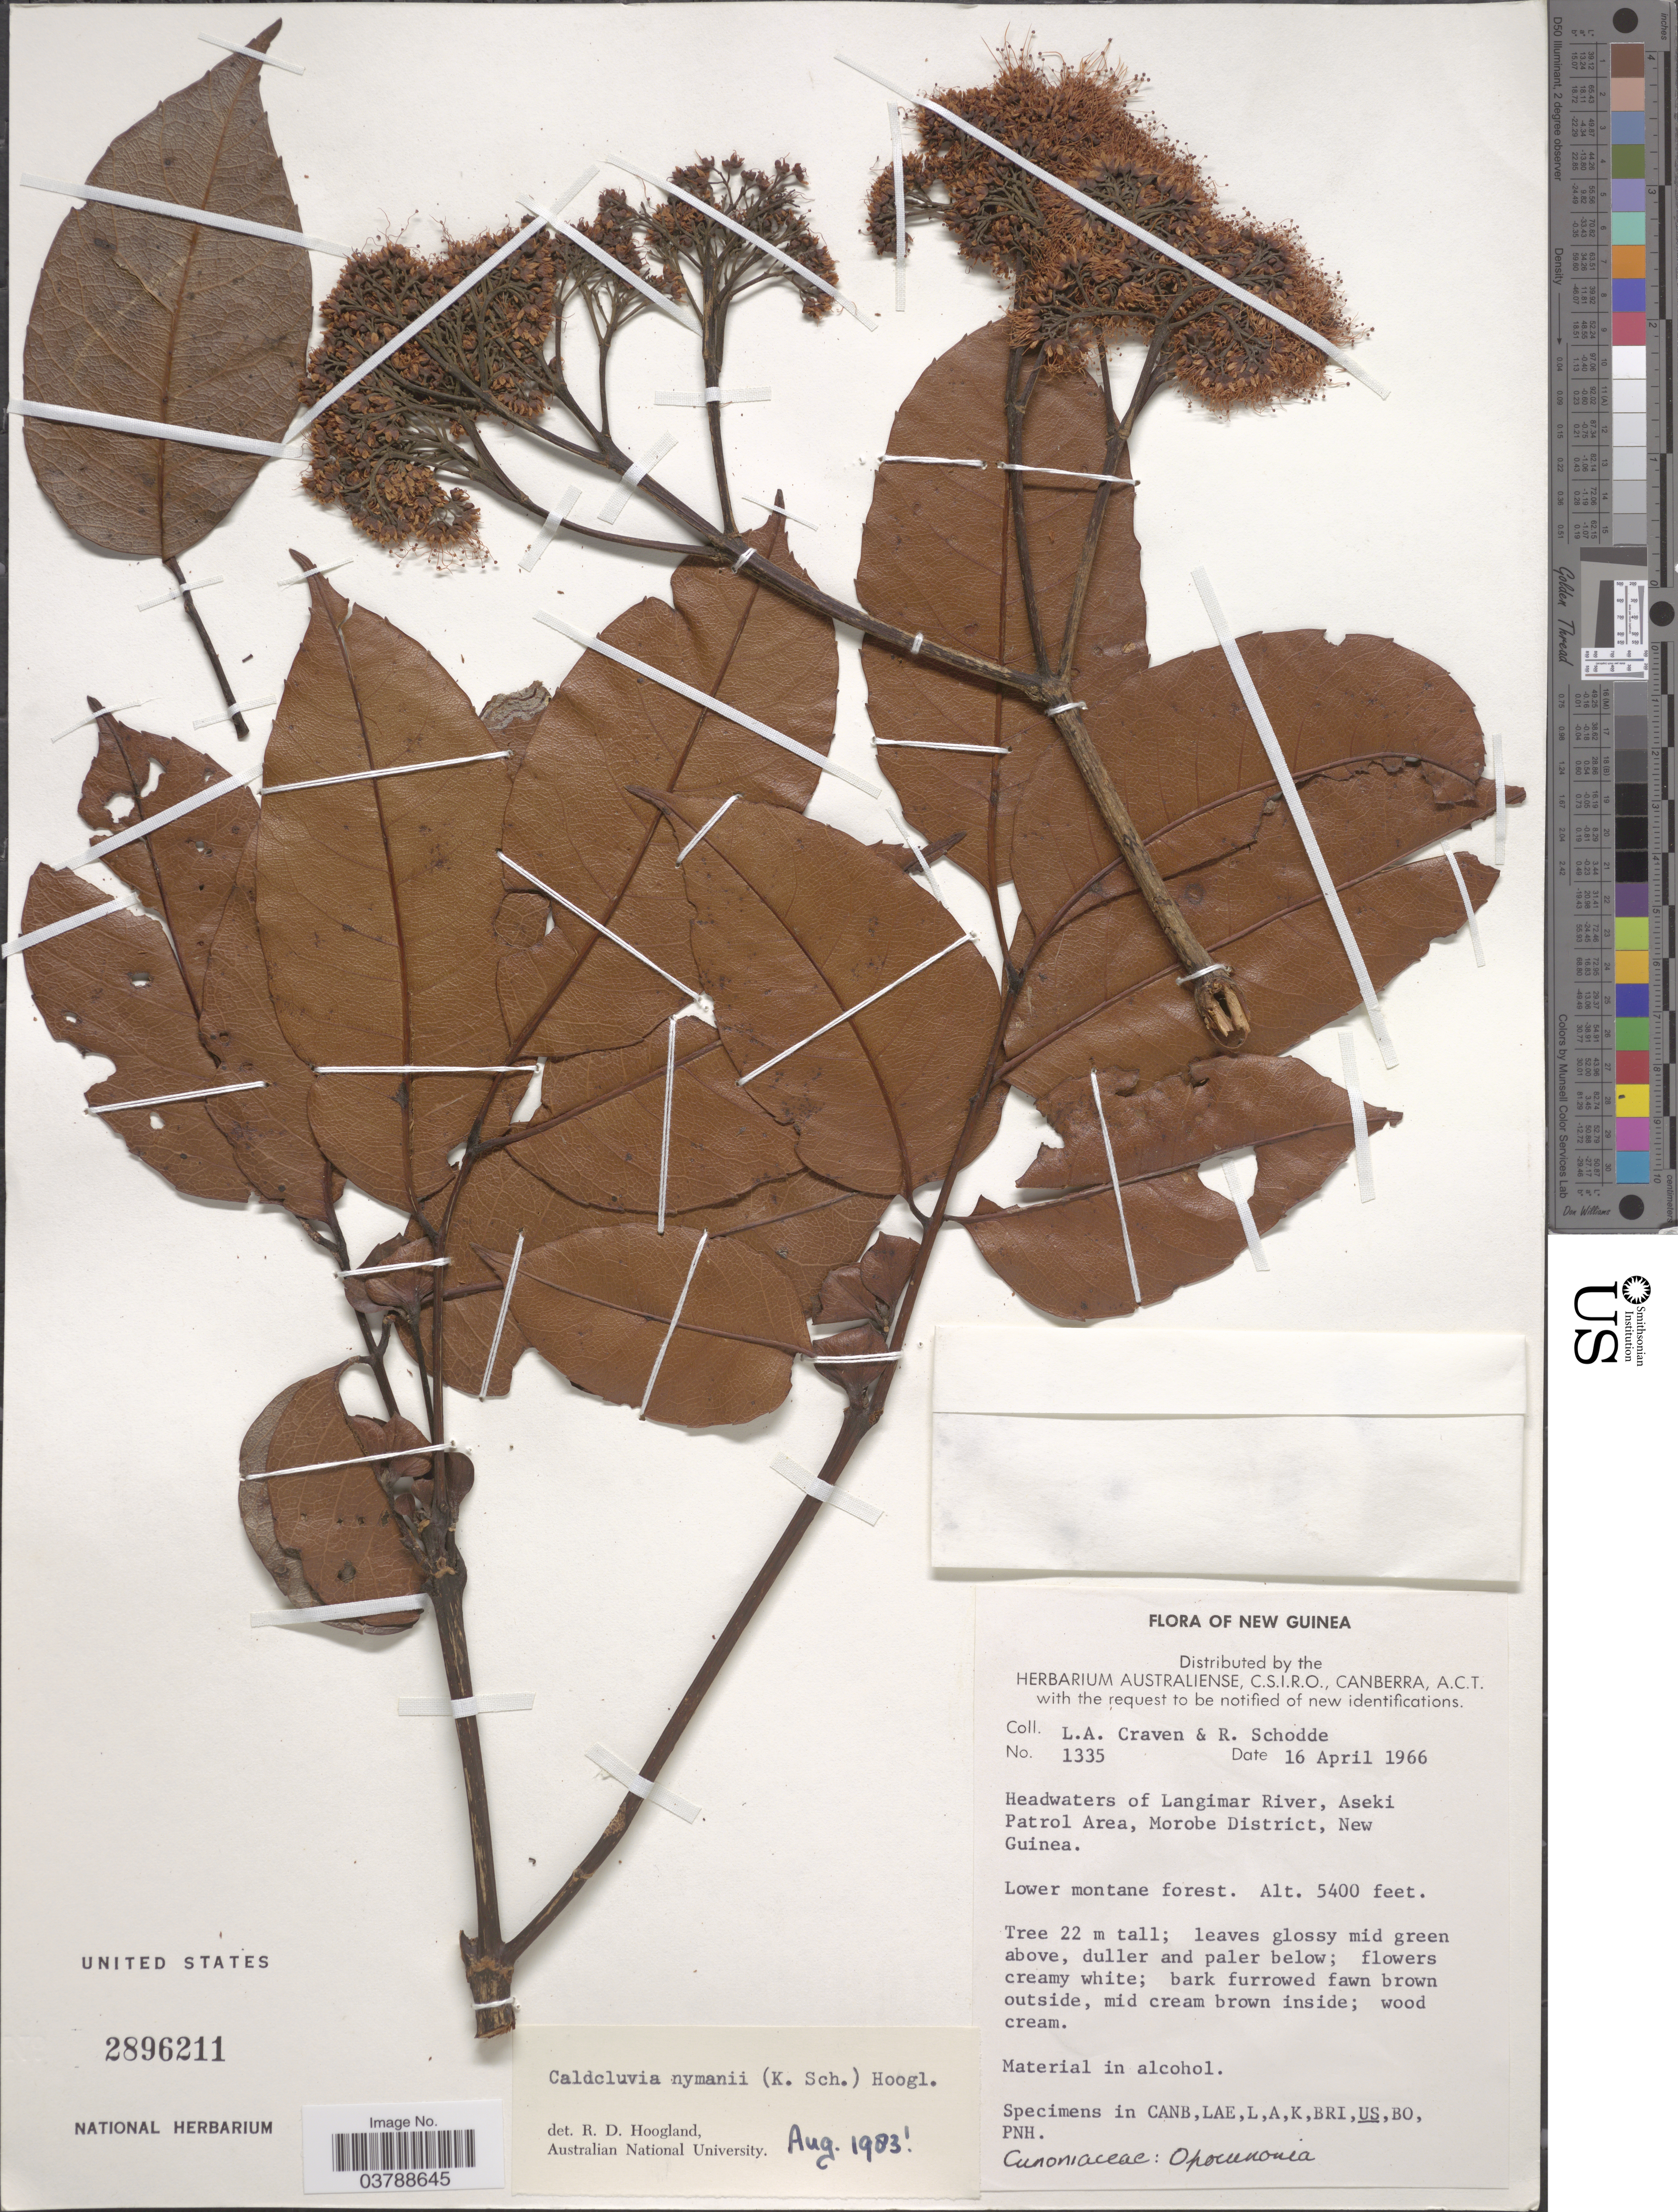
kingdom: Plantae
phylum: Tracheophyta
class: Magnoliopsida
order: Oxalidales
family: Cunoniaceae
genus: Opocunonia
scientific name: Opocunonia nymanii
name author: (K. Schum.) Schltr.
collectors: L. A. Craven & R. Schodde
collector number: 1335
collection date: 1966-04-16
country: Papua New Guinea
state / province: Morobe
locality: New Guinea. Headwaters of Langimar River, Aseki Patrol Area, Morobe District.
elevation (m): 1646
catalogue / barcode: US 2896211